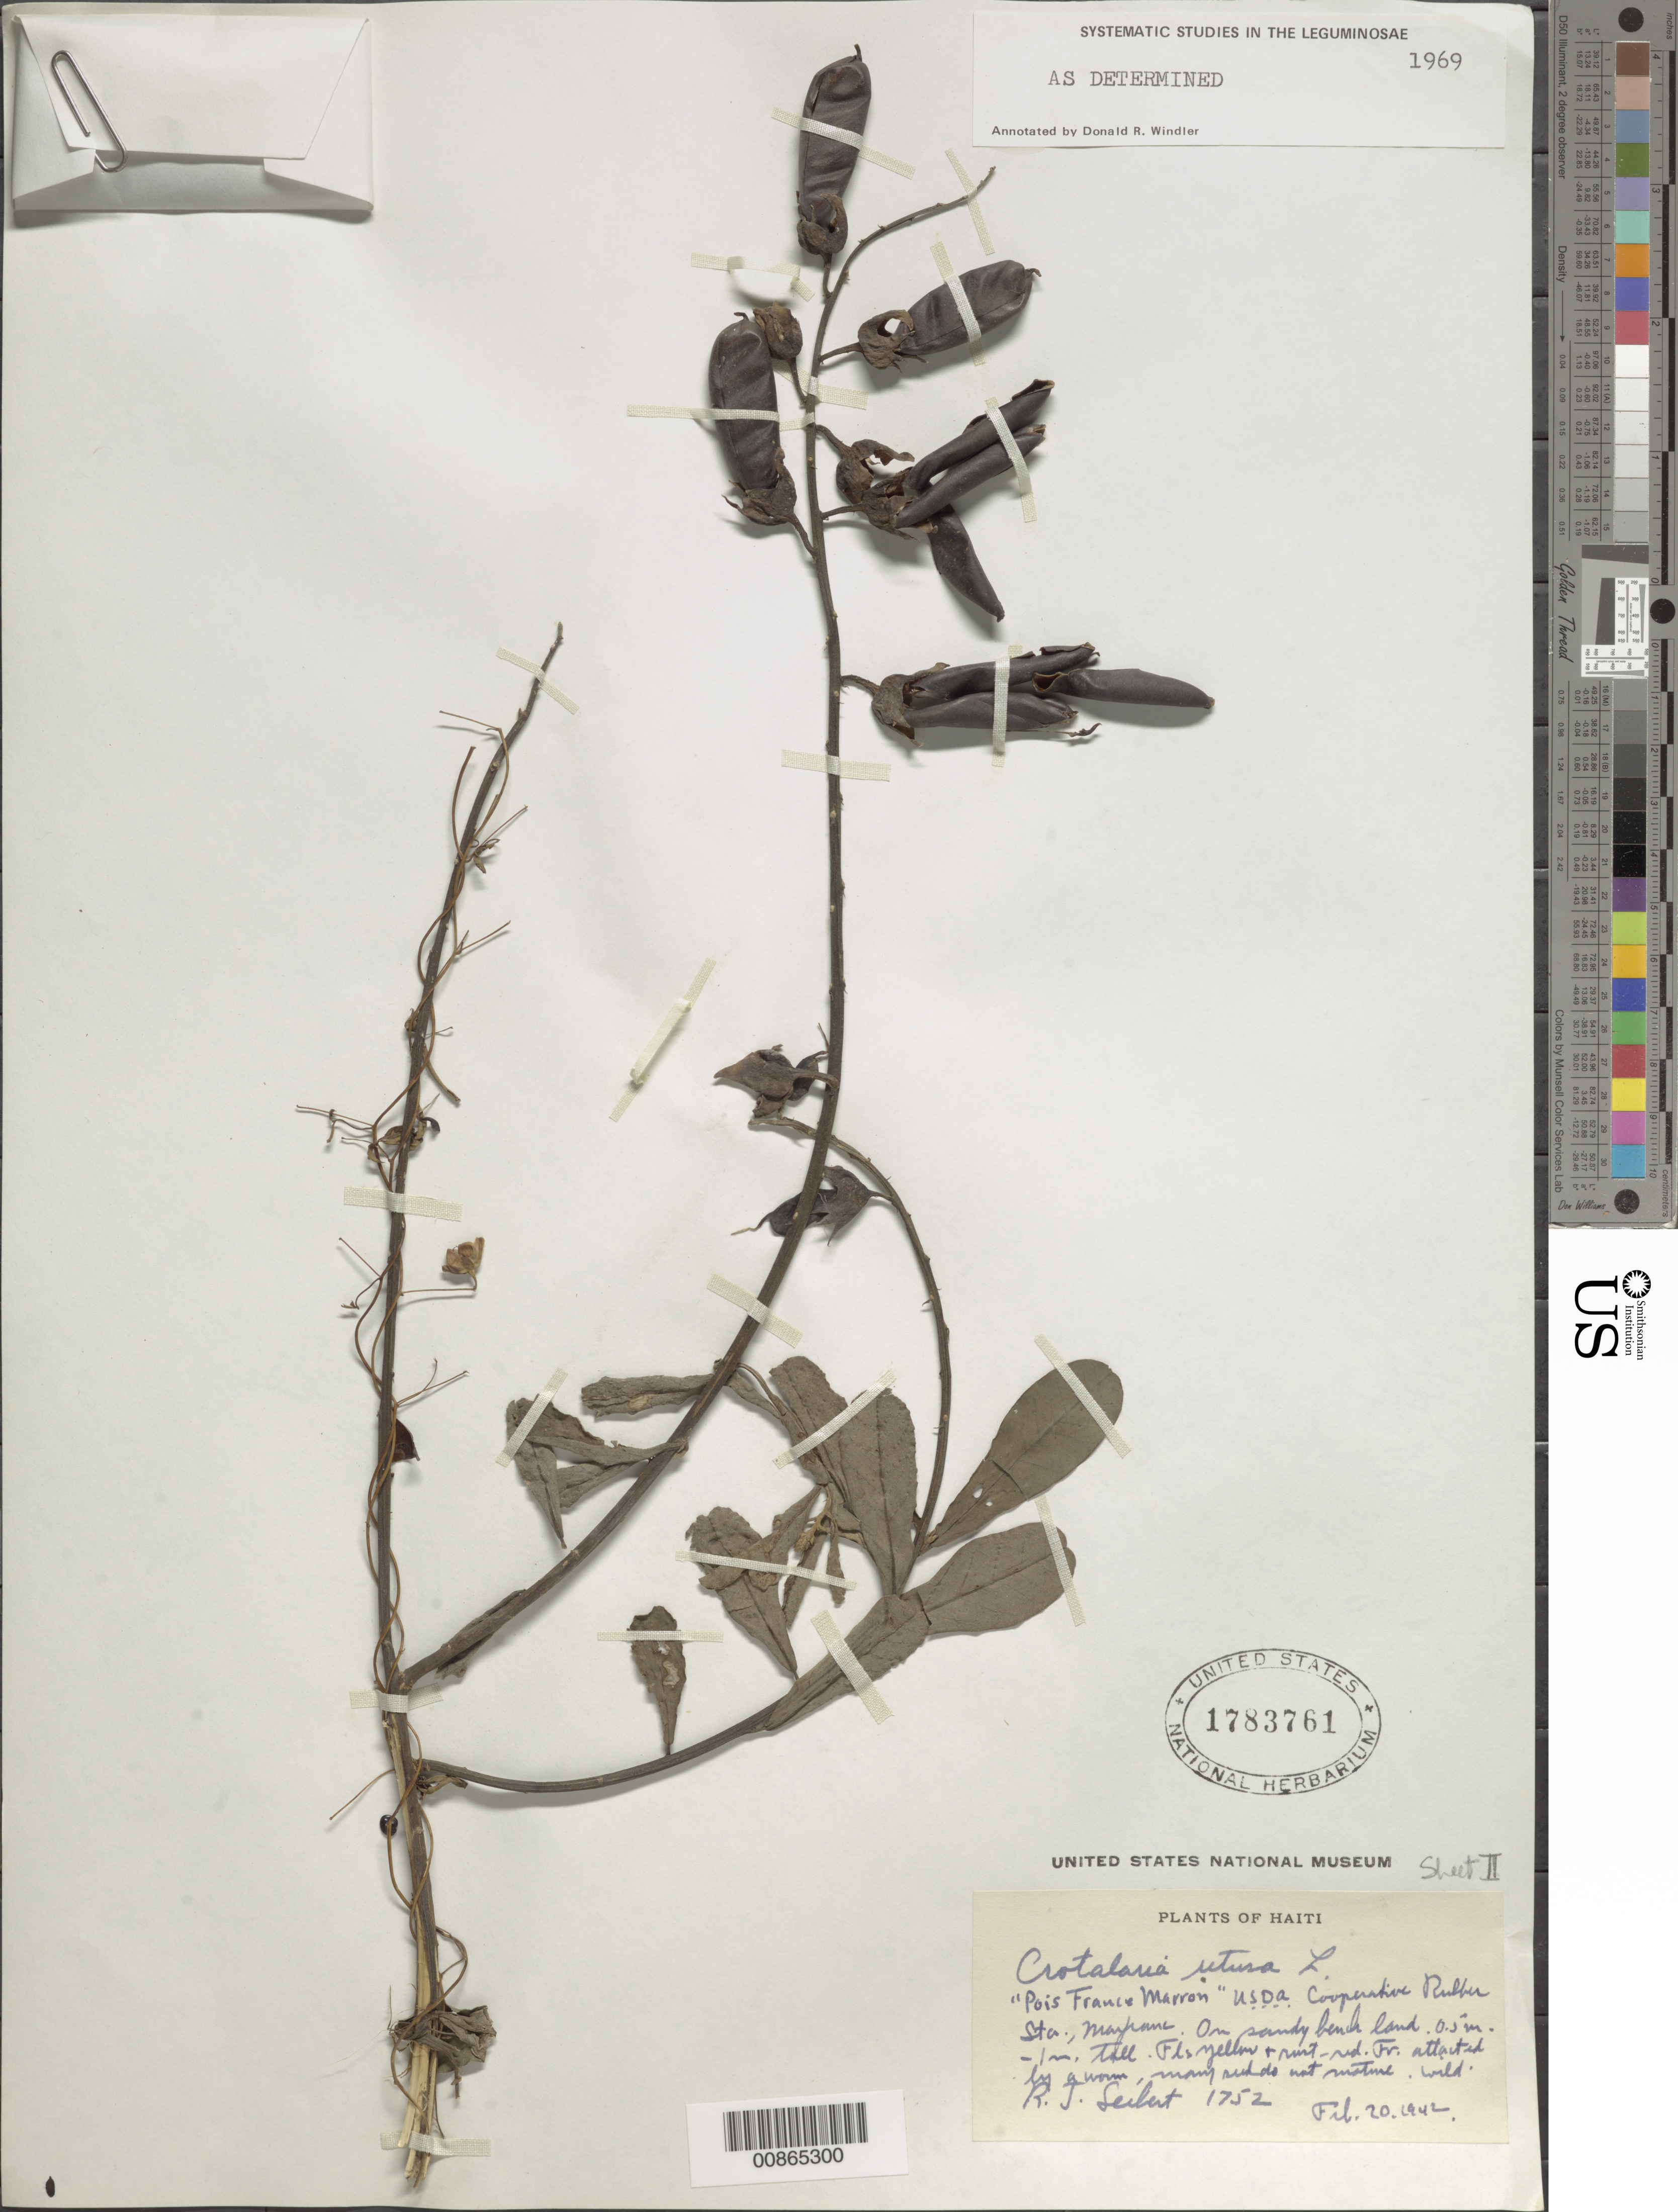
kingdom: Plantae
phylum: Tracheophyta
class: Magnoliopsida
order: Fabales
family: Fabaceae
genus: Crotalaria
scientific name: Crotalaria retusa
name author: L.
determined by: Windler, D. R.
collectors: R. J. Seibert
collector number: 1752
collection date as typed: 20 Feb 1942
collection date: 1942-02-20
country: Haiti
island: Hispaniola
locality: U.S.D.A. Rubber Sta., Marfranc.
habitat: On sandy bench land.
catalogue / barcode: US 1783761